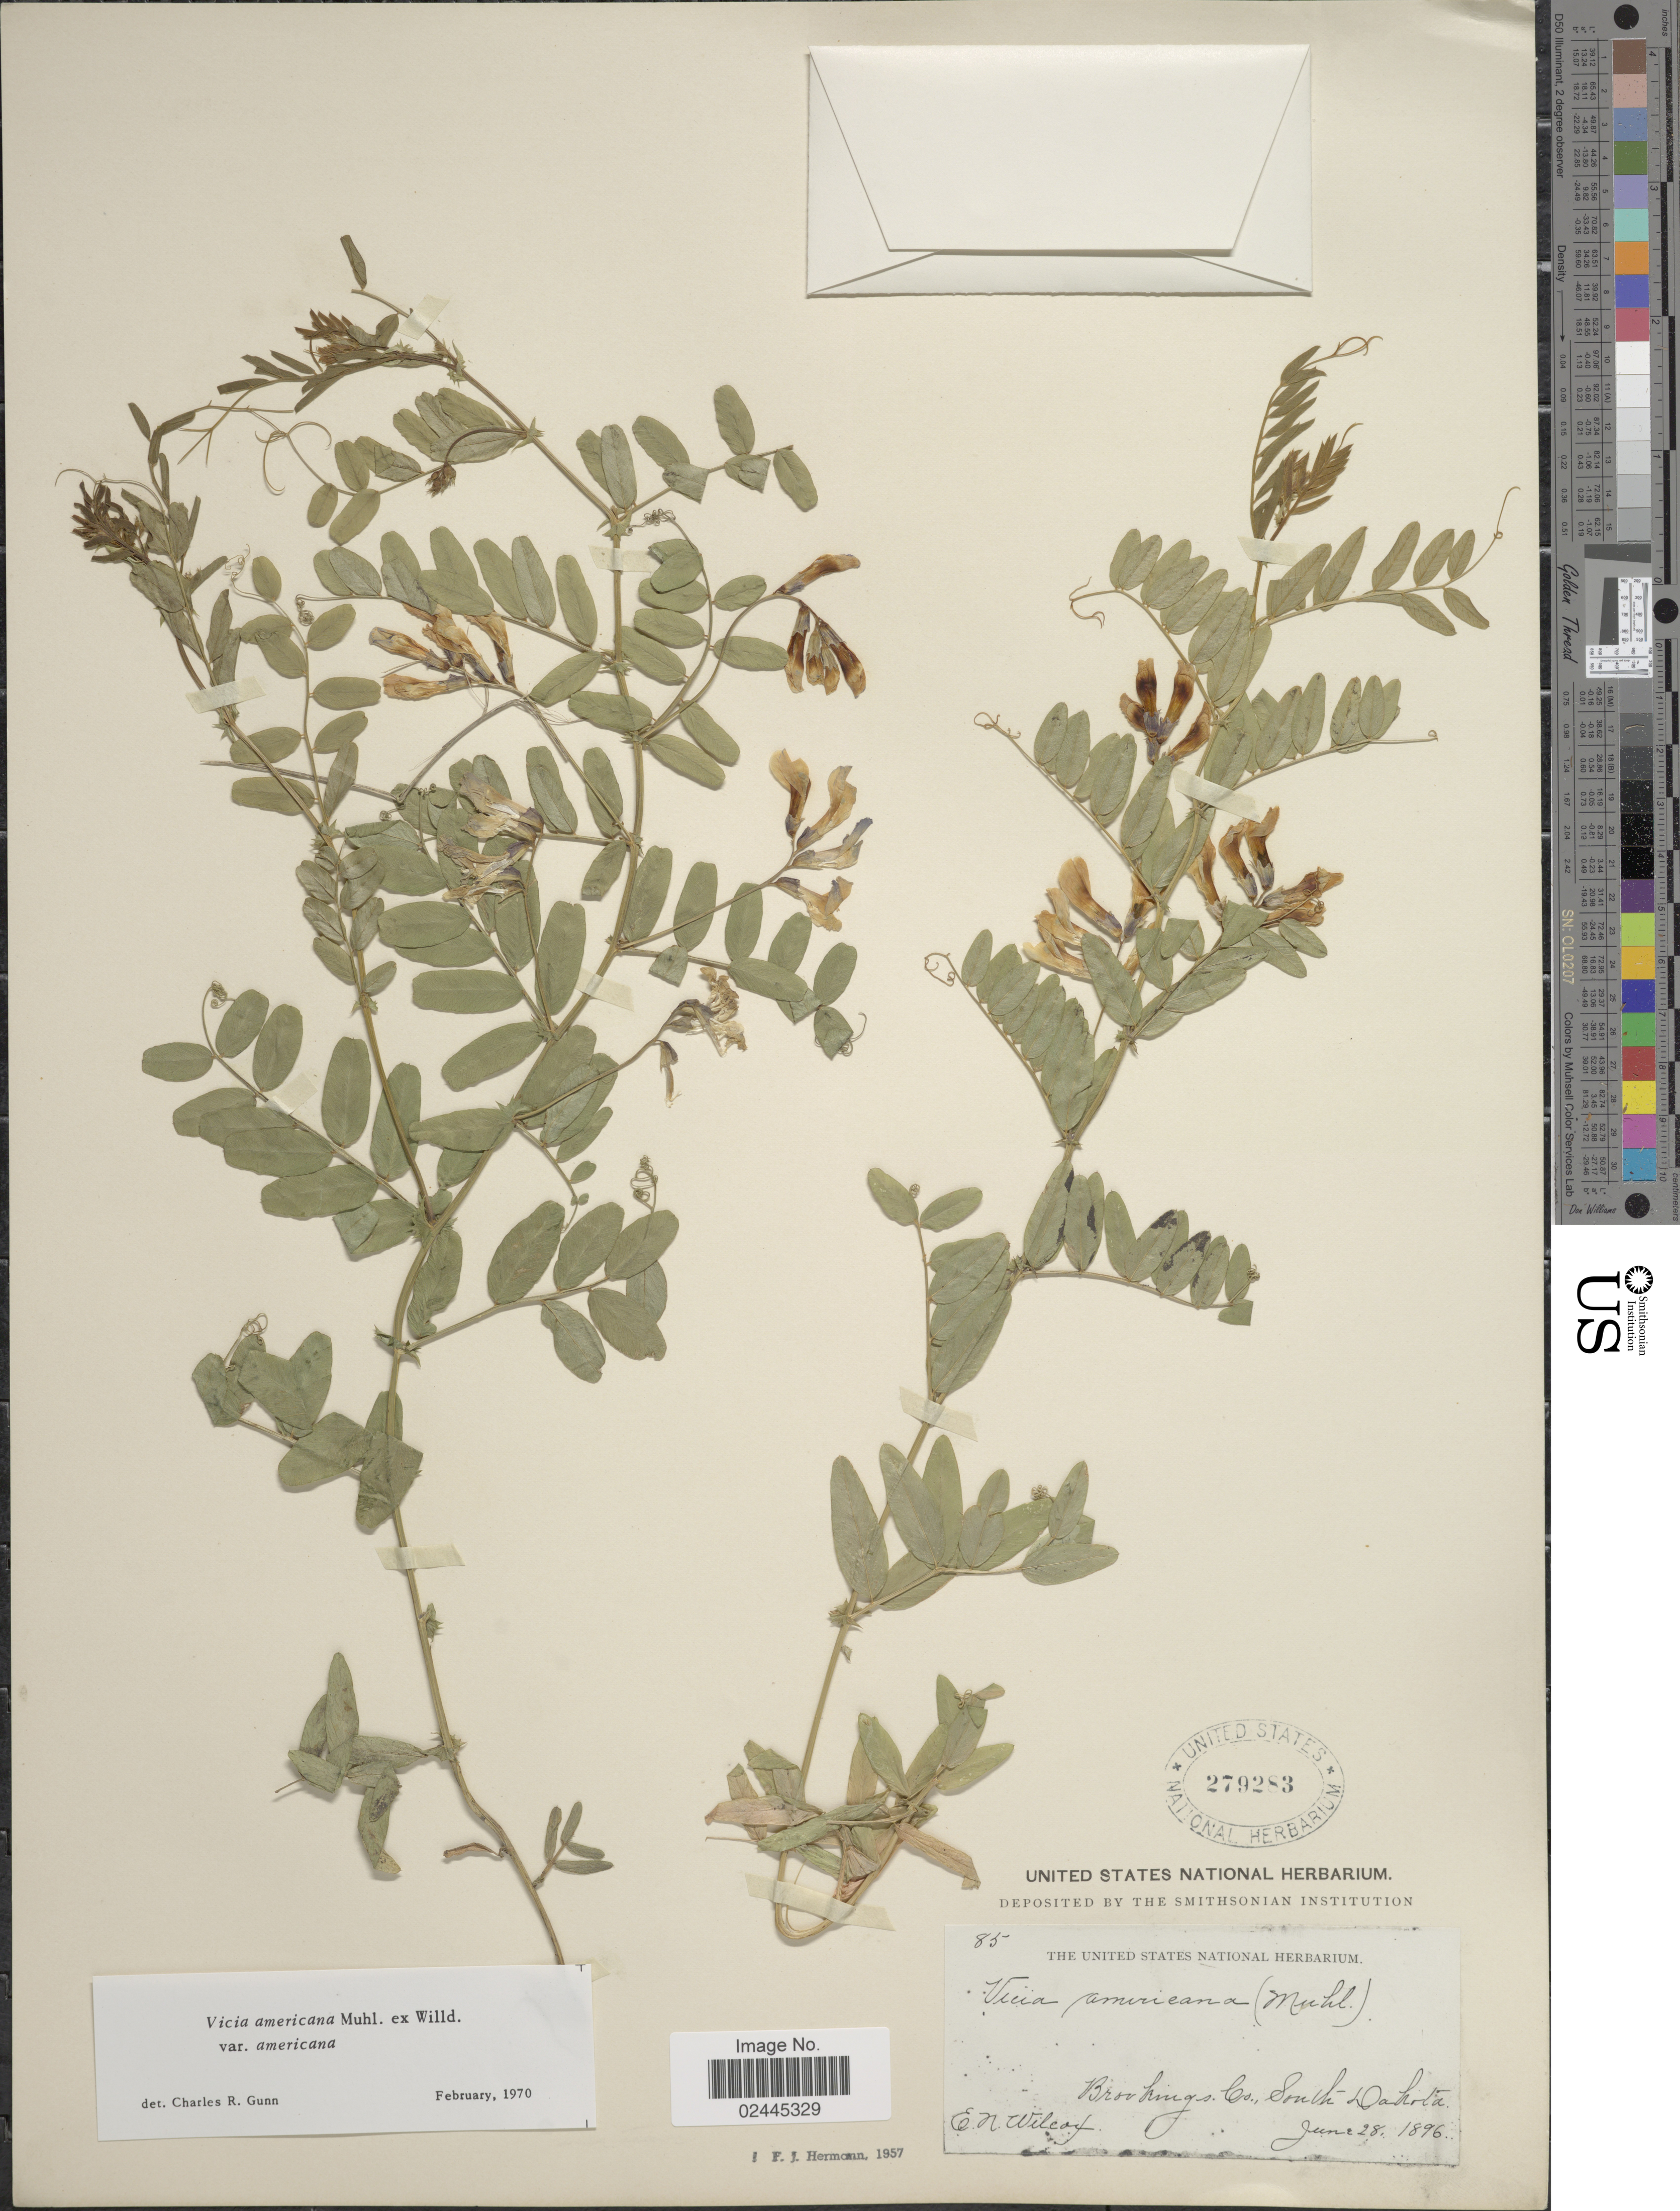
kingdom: Plantae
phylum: Tracheophyta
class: Magnoliopsida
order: Fabales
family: Fabaceae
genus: Vicia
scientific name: Vicia americana var. americana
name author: Muhl. ex Willd.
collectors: E. Wilcox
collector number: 85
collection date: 1896-06-28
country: United States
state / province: South Dakota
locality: Brookings Co.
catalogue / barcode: US 279283